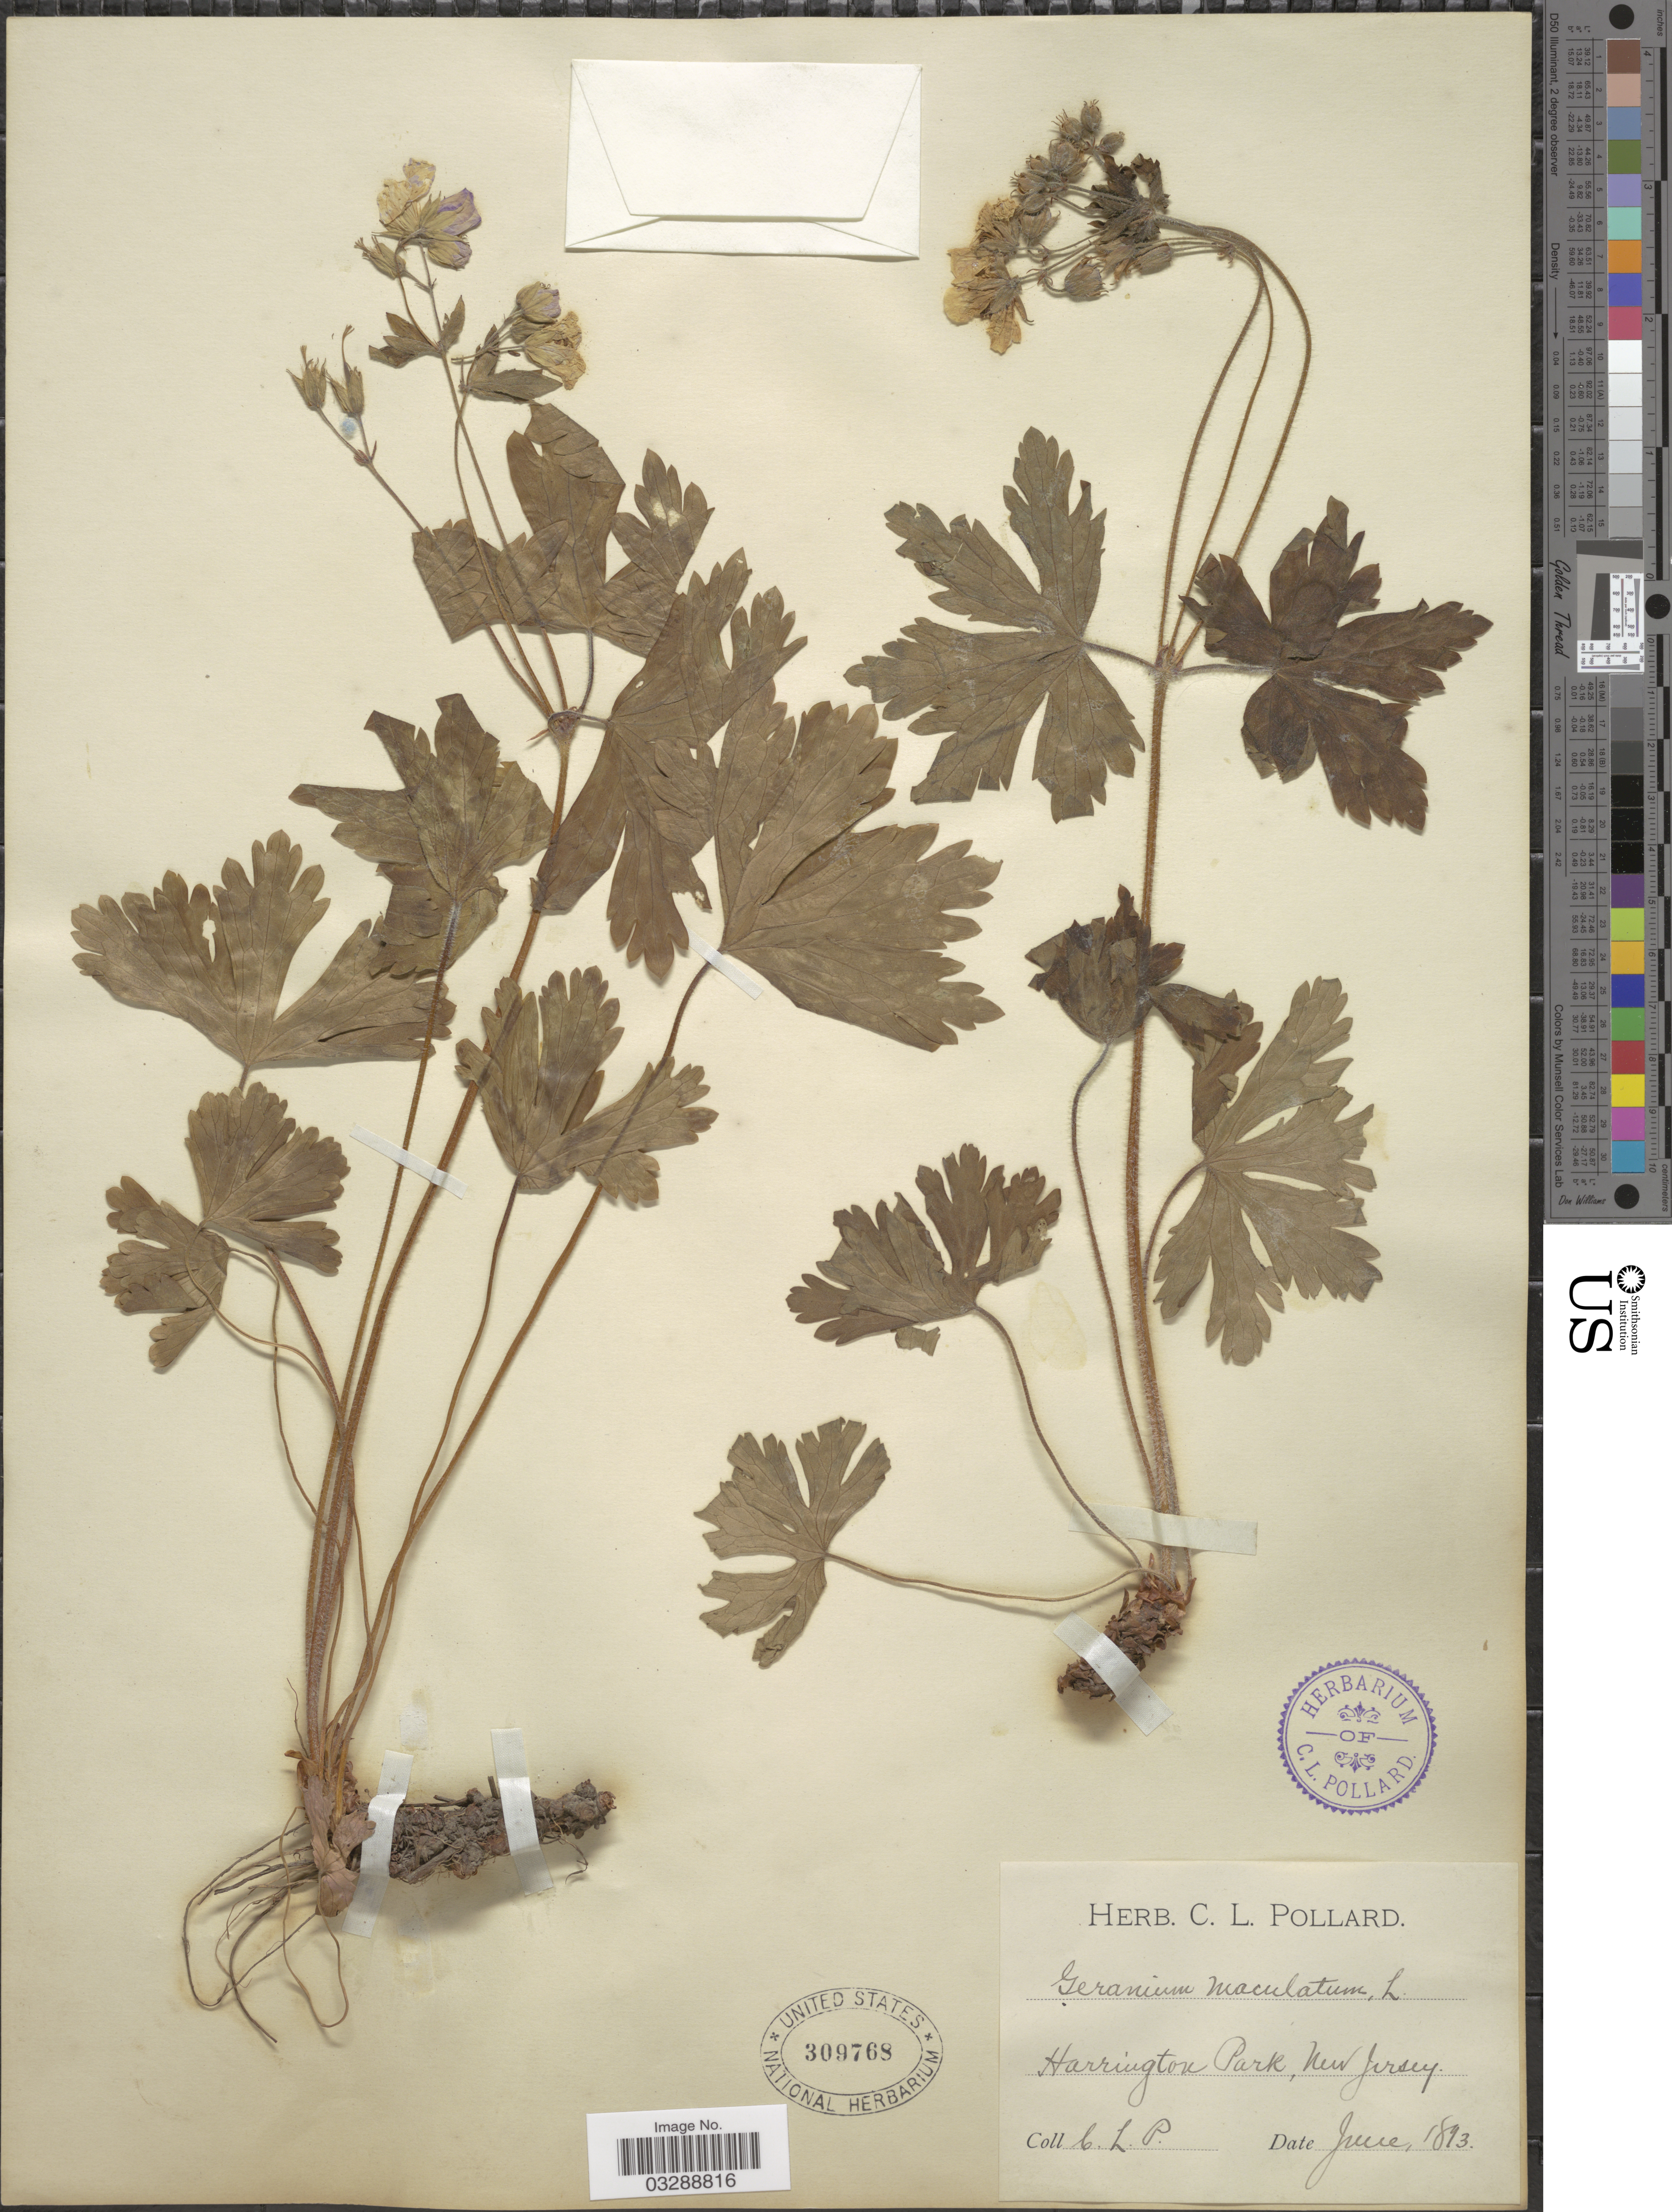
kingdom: Plantae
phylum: Tracheophyta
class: Magnoliopsida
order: Geraniales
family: Geraniaceae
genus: Geranium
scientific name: Geranium maculatum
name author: L.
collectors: C. L. Pollard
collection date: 1893-06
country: United States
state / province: New Jersey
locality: Harrington Park.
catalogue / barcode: US 309768